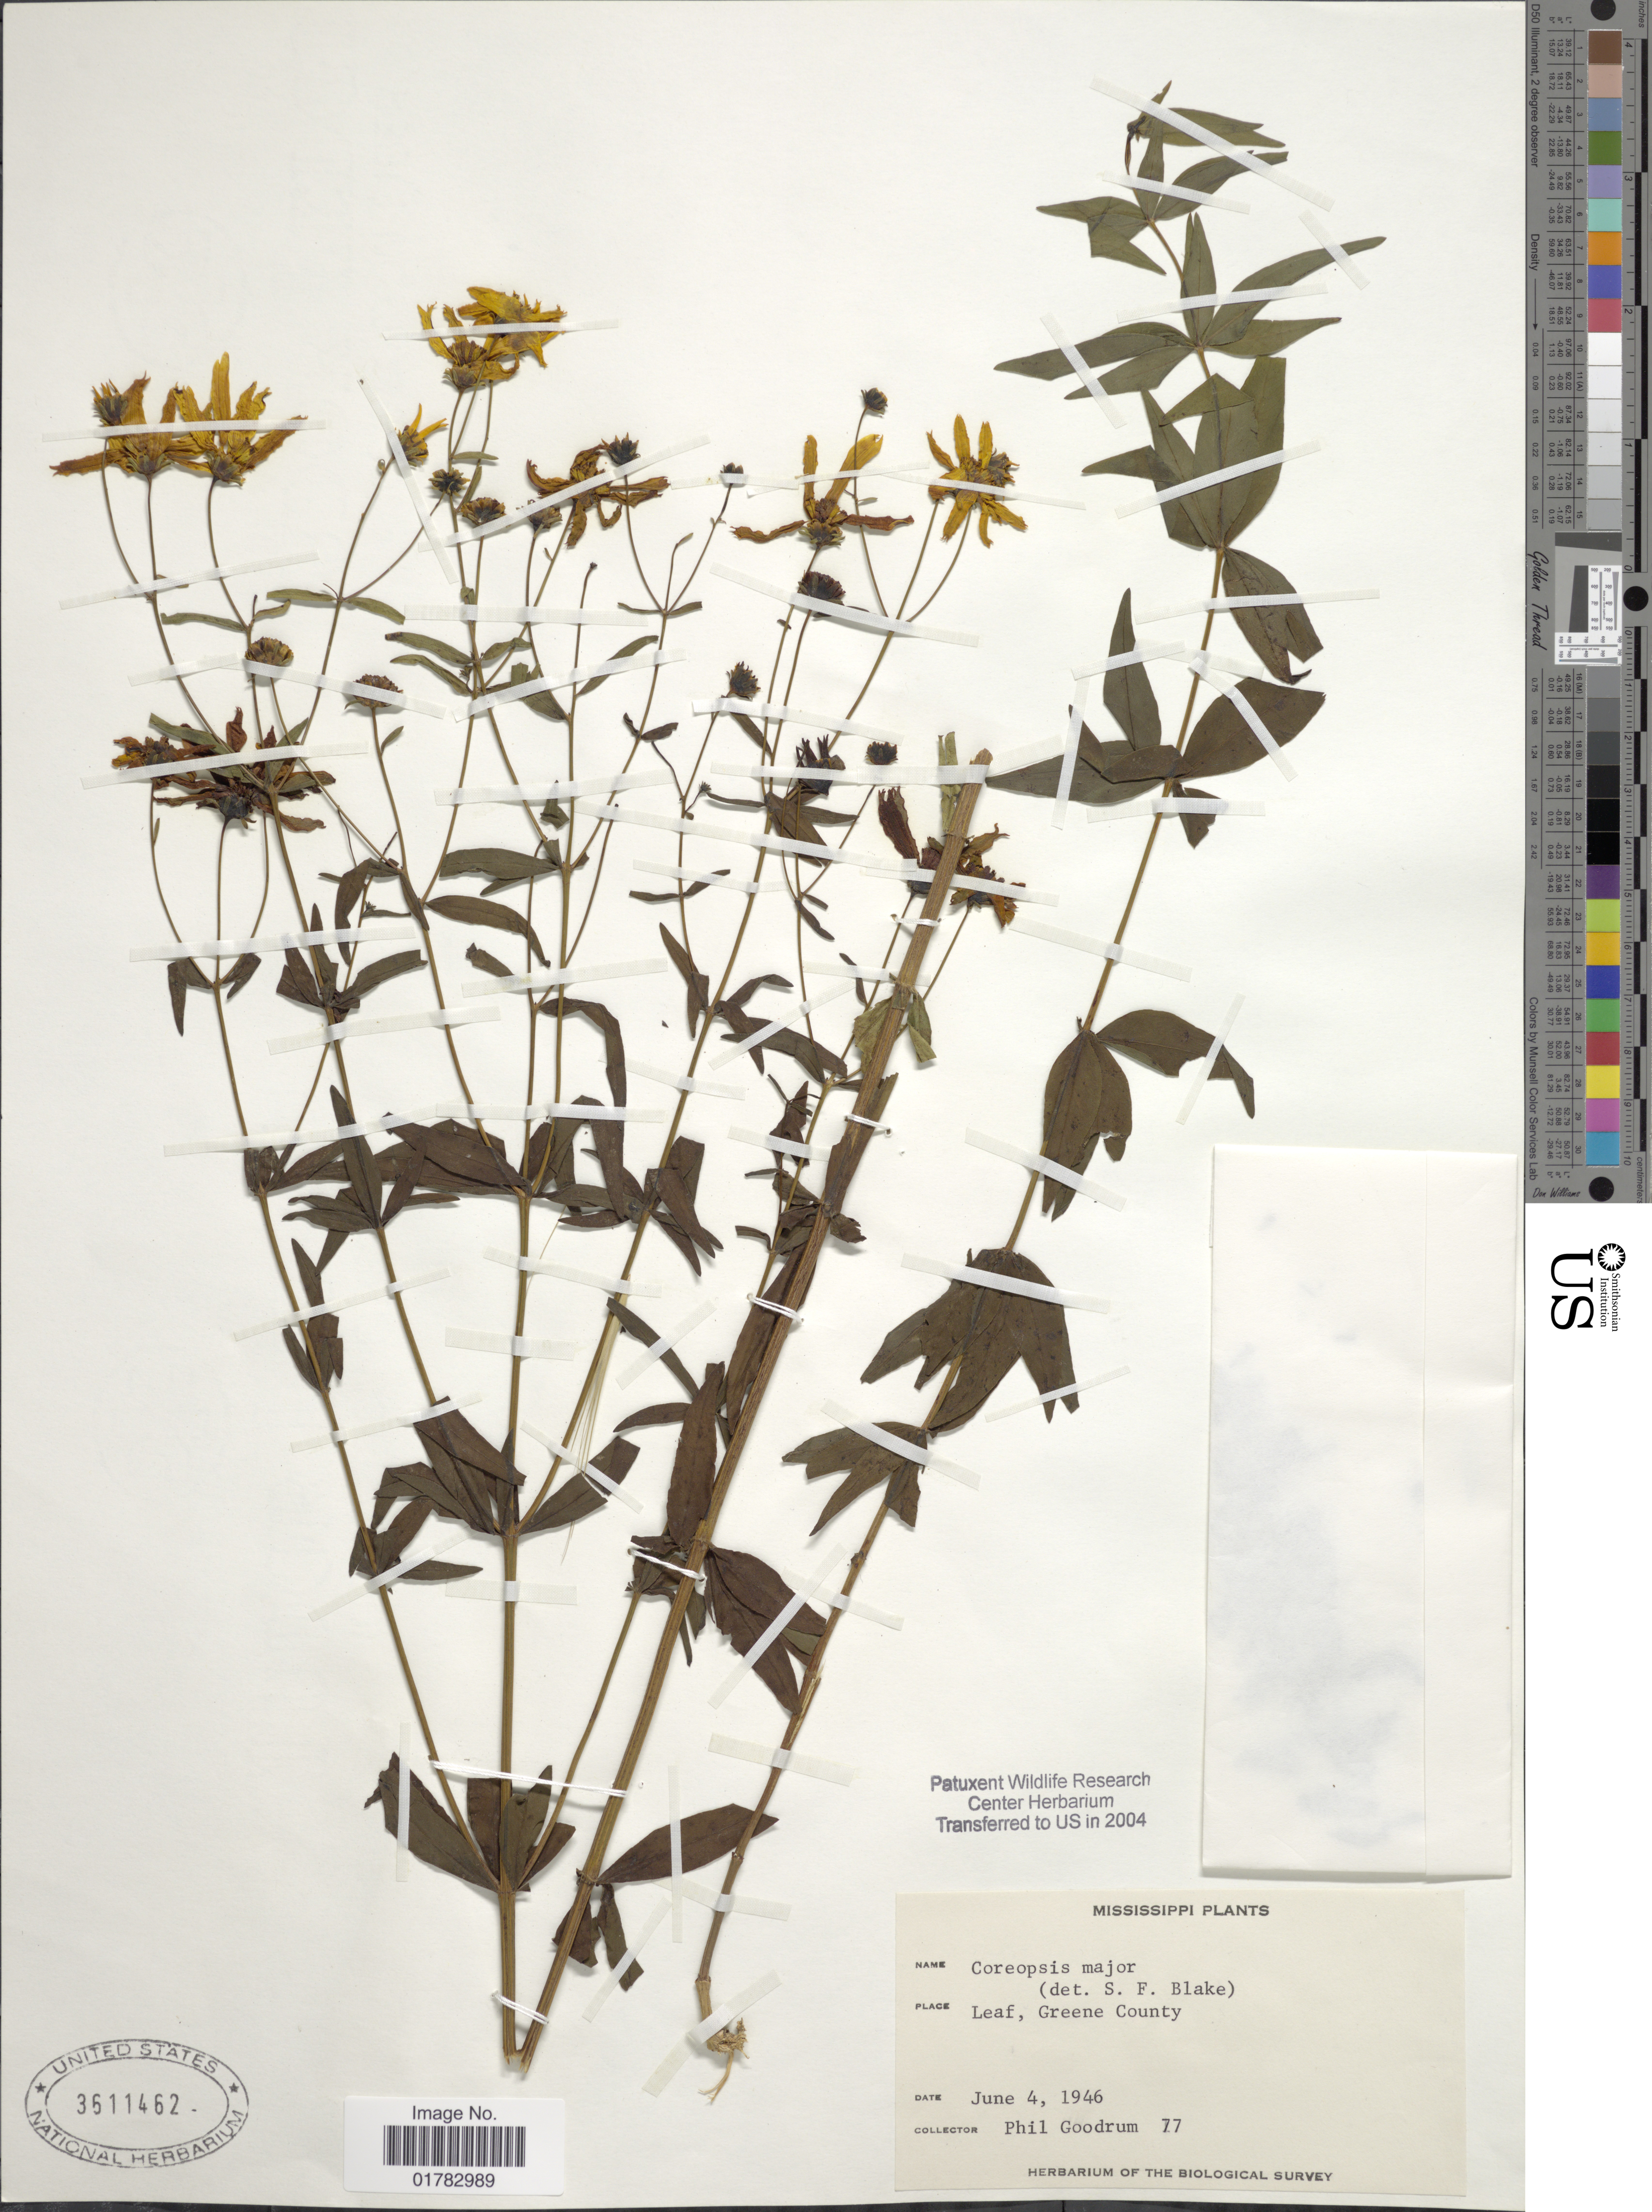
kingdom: Plantae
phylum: Tracheophyta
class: Magnoliopsida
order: Asterales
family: Asteraceae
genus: Coreopsis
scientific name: Coreopsis major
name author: Walter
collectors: P. Goodrum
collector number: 77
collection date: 1946-06-04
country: United States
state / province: Mississippi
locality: Leaf, Greene County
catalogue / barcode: US 3611462